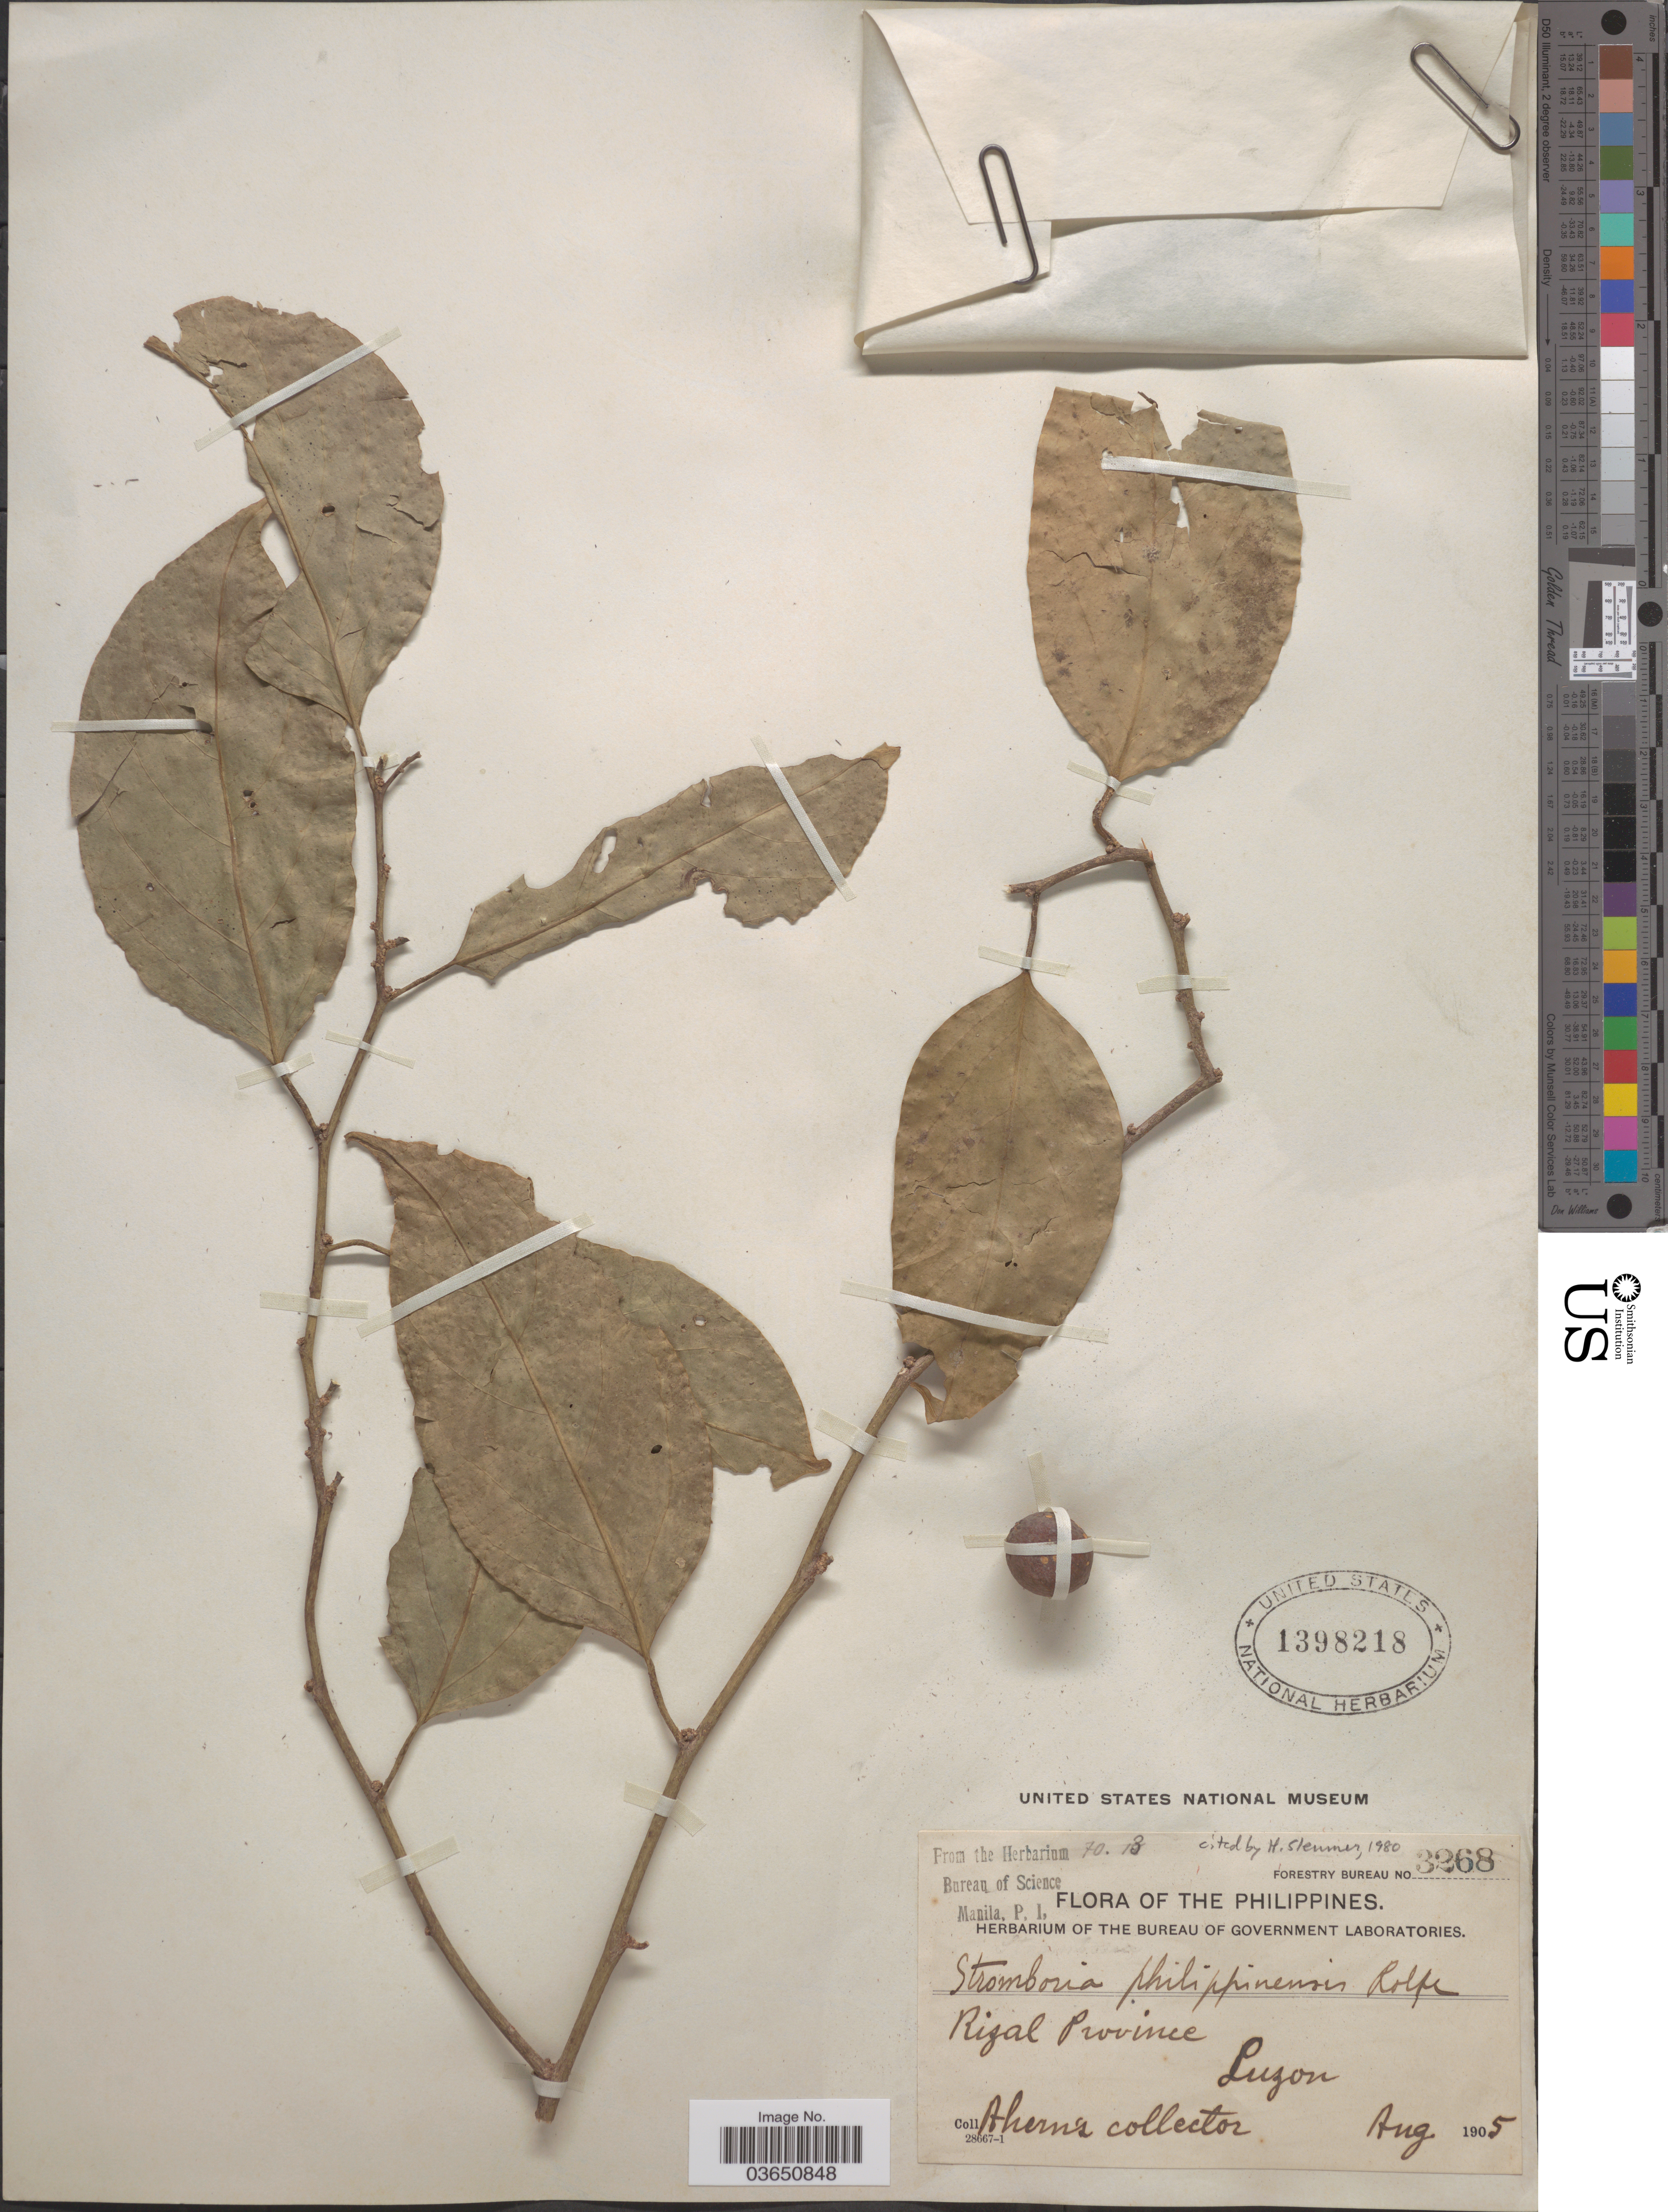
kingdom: Plantae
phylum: Tracheophyta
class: Magnoliopsida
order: Santalales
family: Strombosiaceae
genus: Strombosia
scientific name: Strombosia philippinensis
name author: (Baill.) Rolfe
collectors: Ahern's collector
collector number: Forestry Bureau 3268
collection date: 1905-08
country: Philippines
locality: Rizal Province. Luzon.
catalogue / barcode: US 1398218